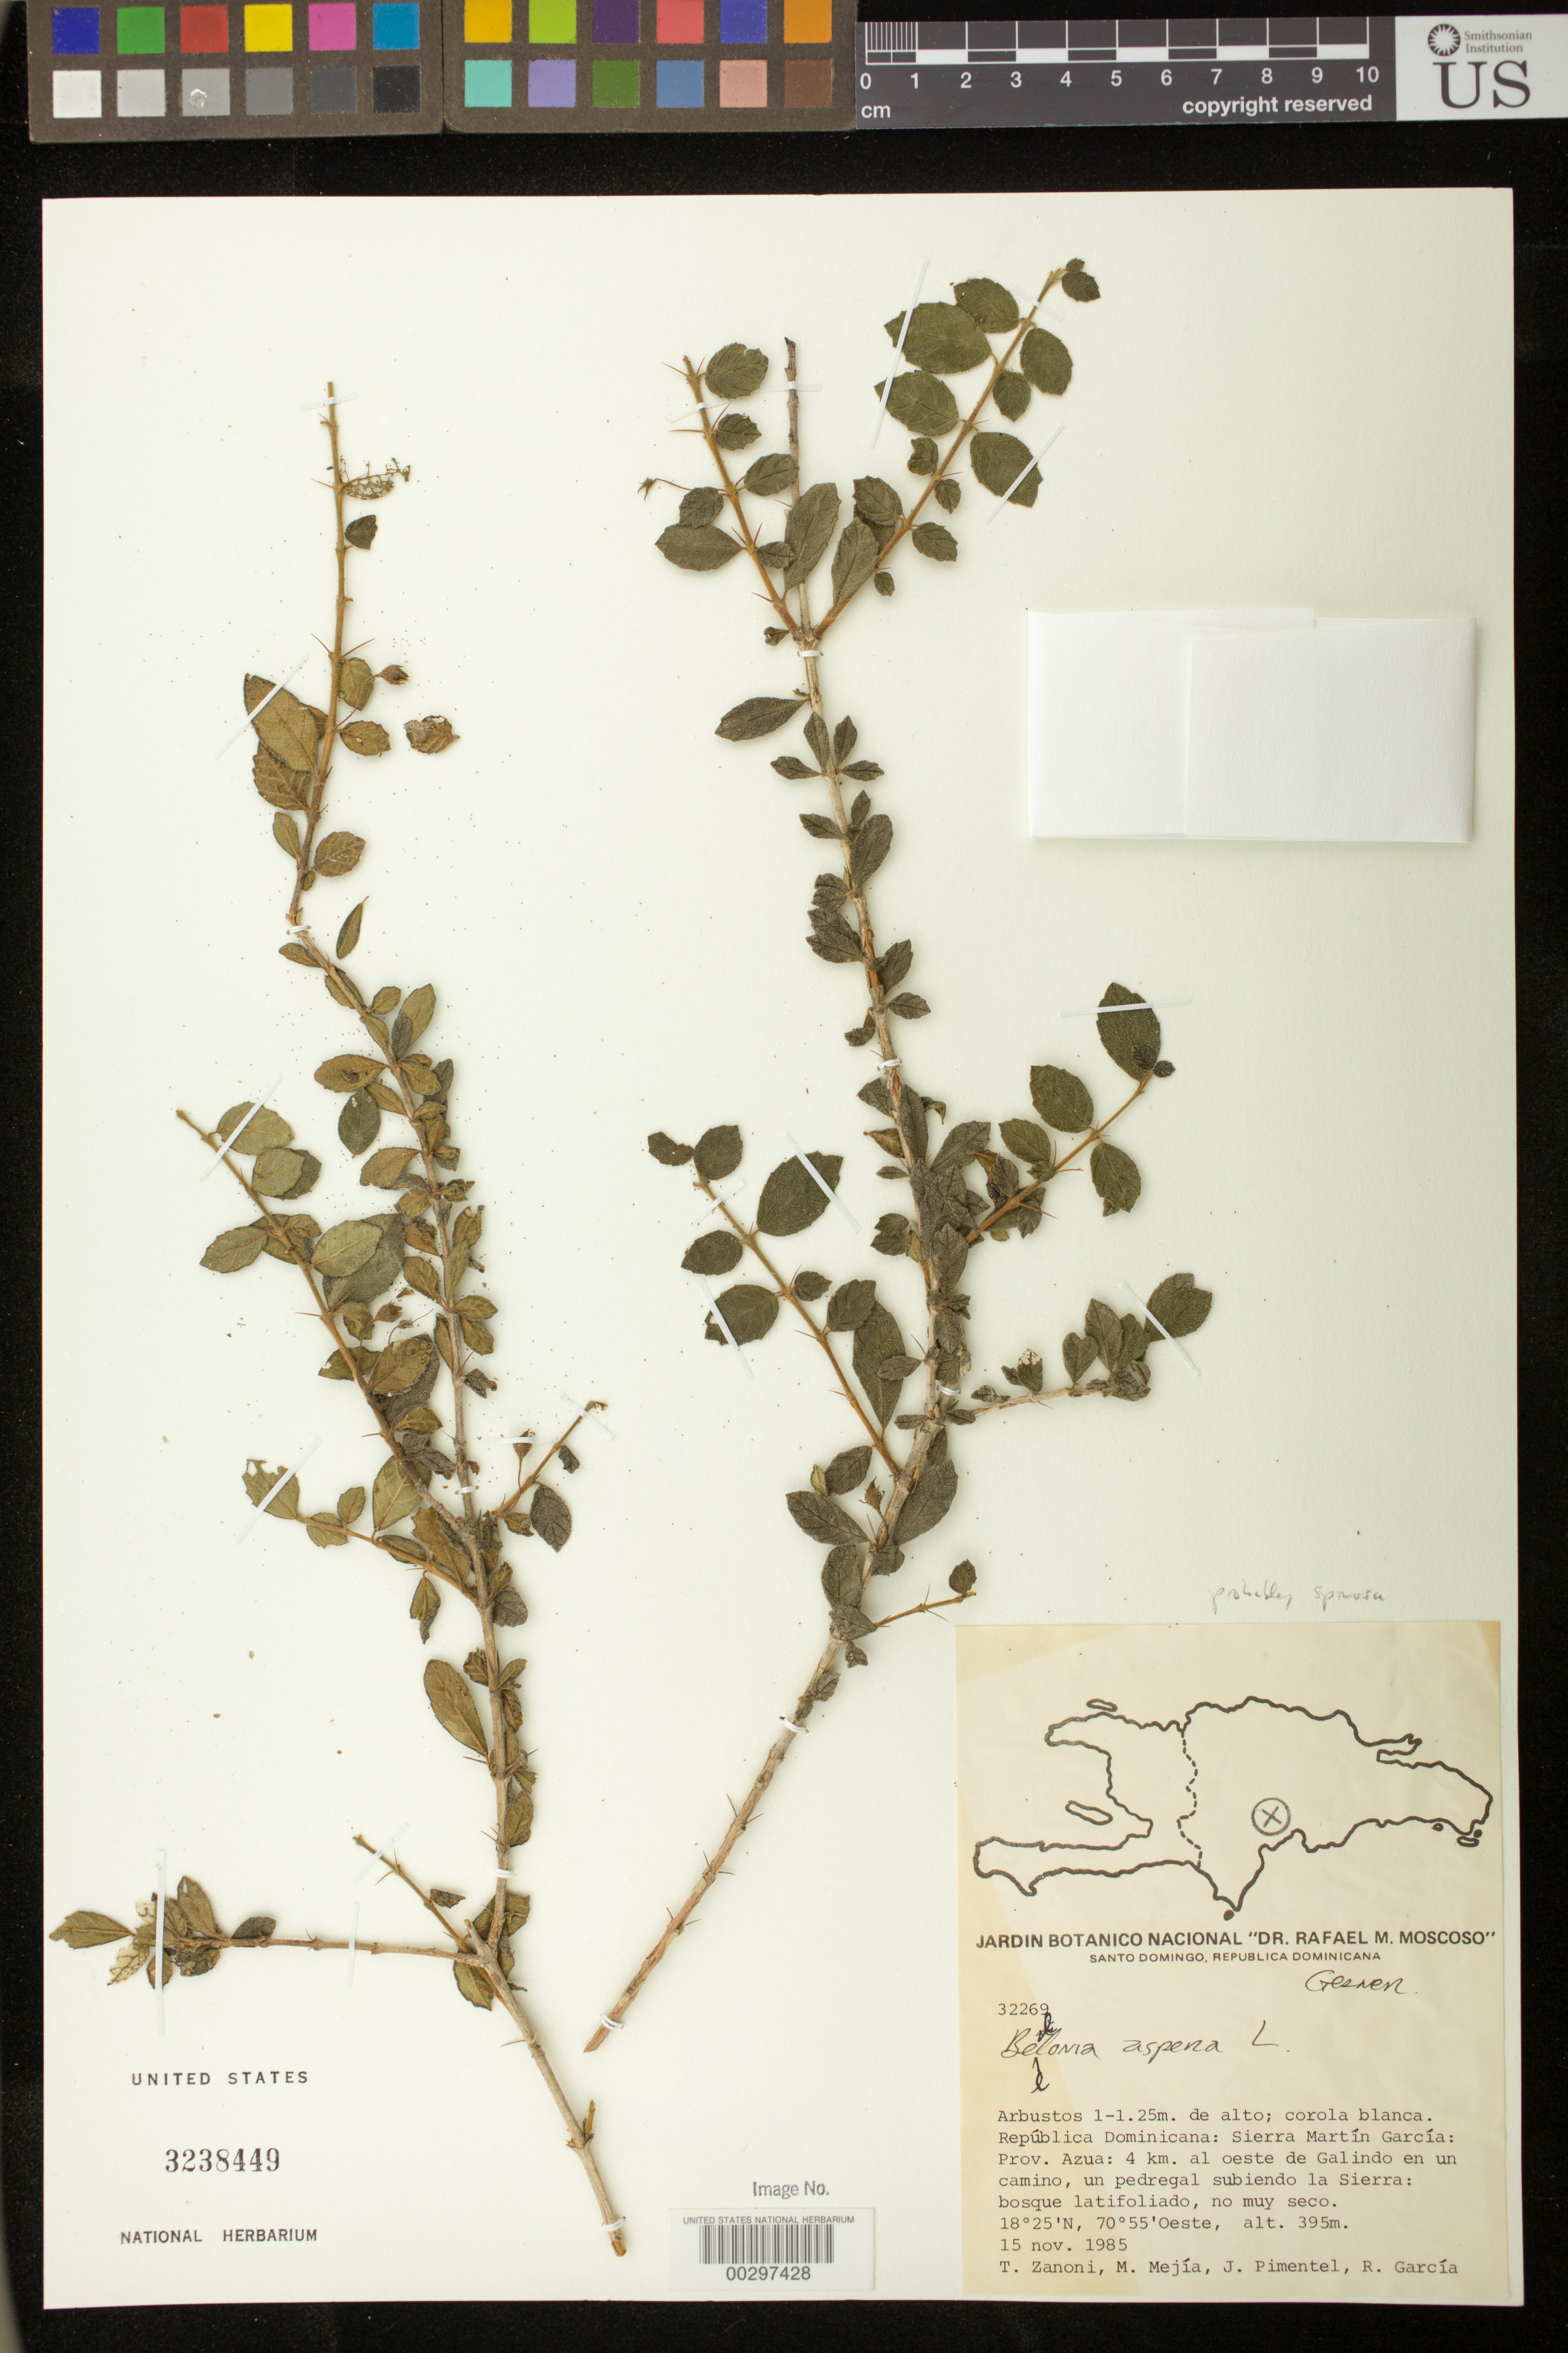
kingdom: Plantae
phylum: Tracheophyta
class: Magnoliopsida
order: Lamiales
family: Gesneriaceae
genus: Bellonia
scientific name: Bellonia aspera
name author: L.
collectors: T. A. Zanoni, M. Mejia, J. Pimentel & R. García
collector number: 32269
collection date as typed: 15 Nov 1985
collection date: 1985-11-15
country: Dominican Republic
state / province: Azua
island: Hispaniola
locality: Galindo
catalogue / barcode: US 3238449